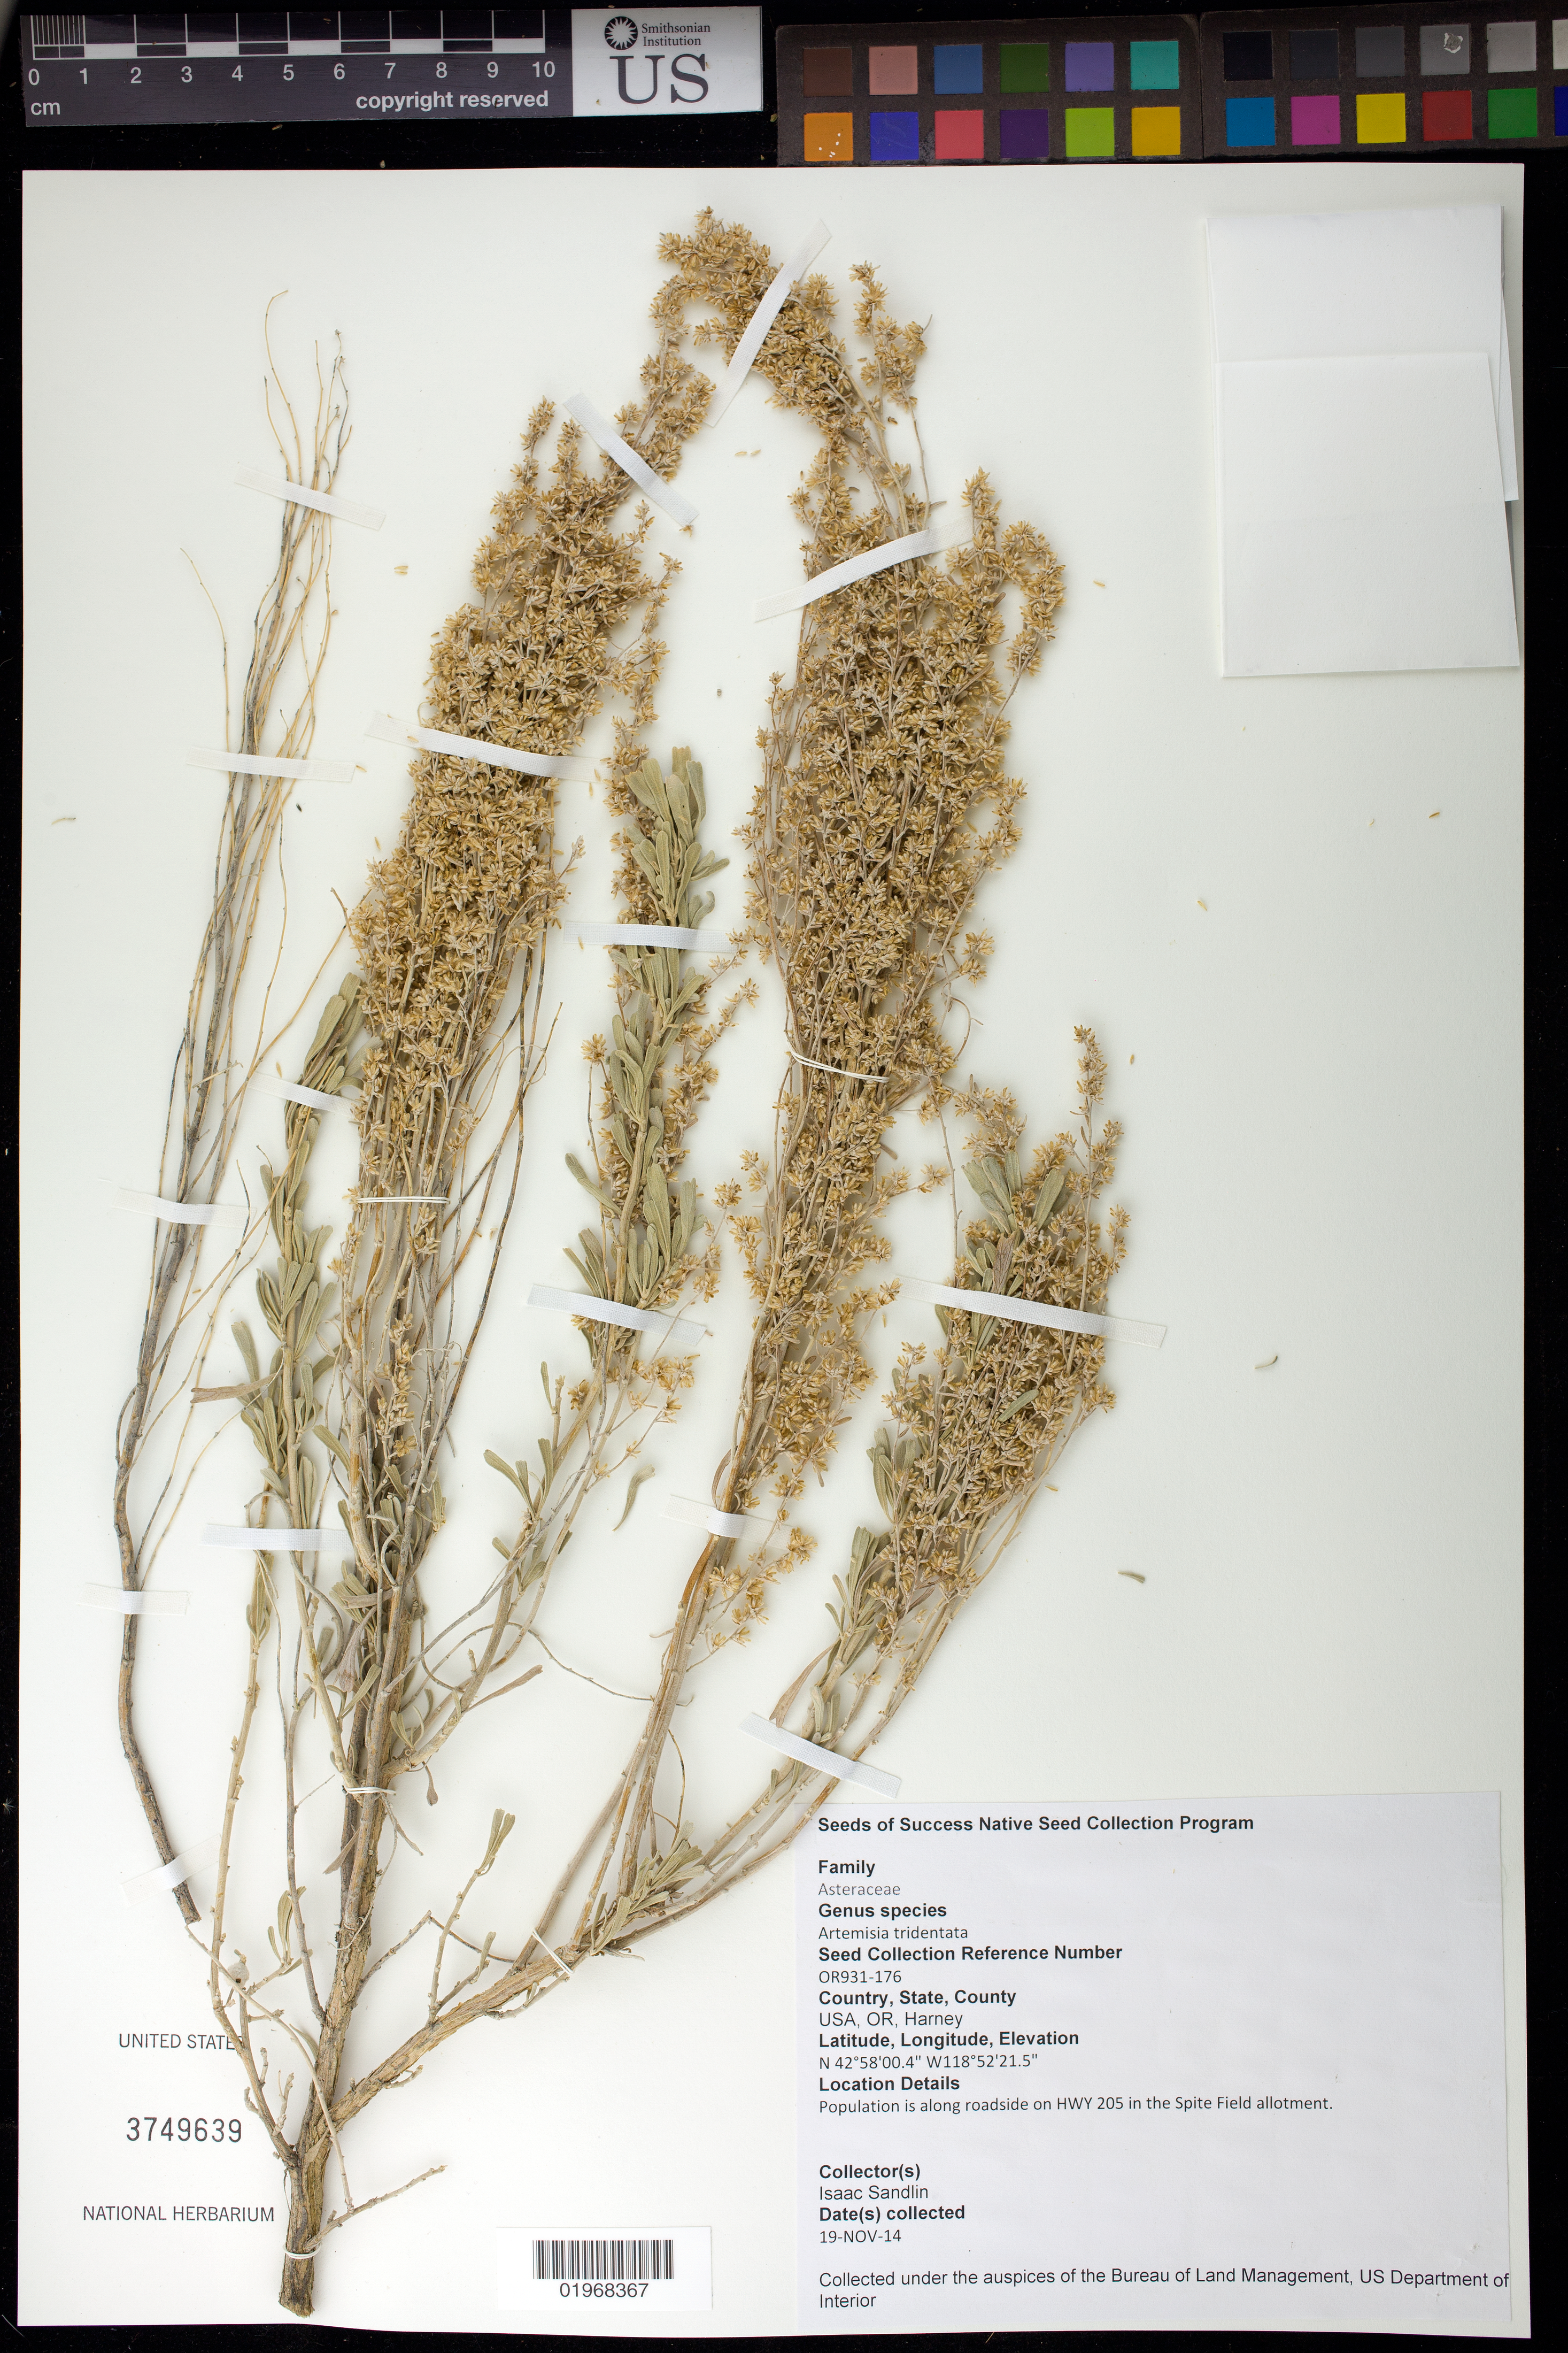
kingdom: Plantae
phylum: Tracheophyta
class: Magnoliopsida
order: Asterales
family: Asteraceae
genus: Artemisia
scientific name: Artemisia tridentata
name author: Nutt.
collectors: I. Sandlin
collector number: OR931-176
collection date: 2014-11-19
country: United States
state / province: Oregon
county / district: Harney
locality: Steens Mountain Cooperative Management and Protection Area. Along roadside on Hwy 205 in the Spite Field allotment.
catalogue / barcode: US 3749639